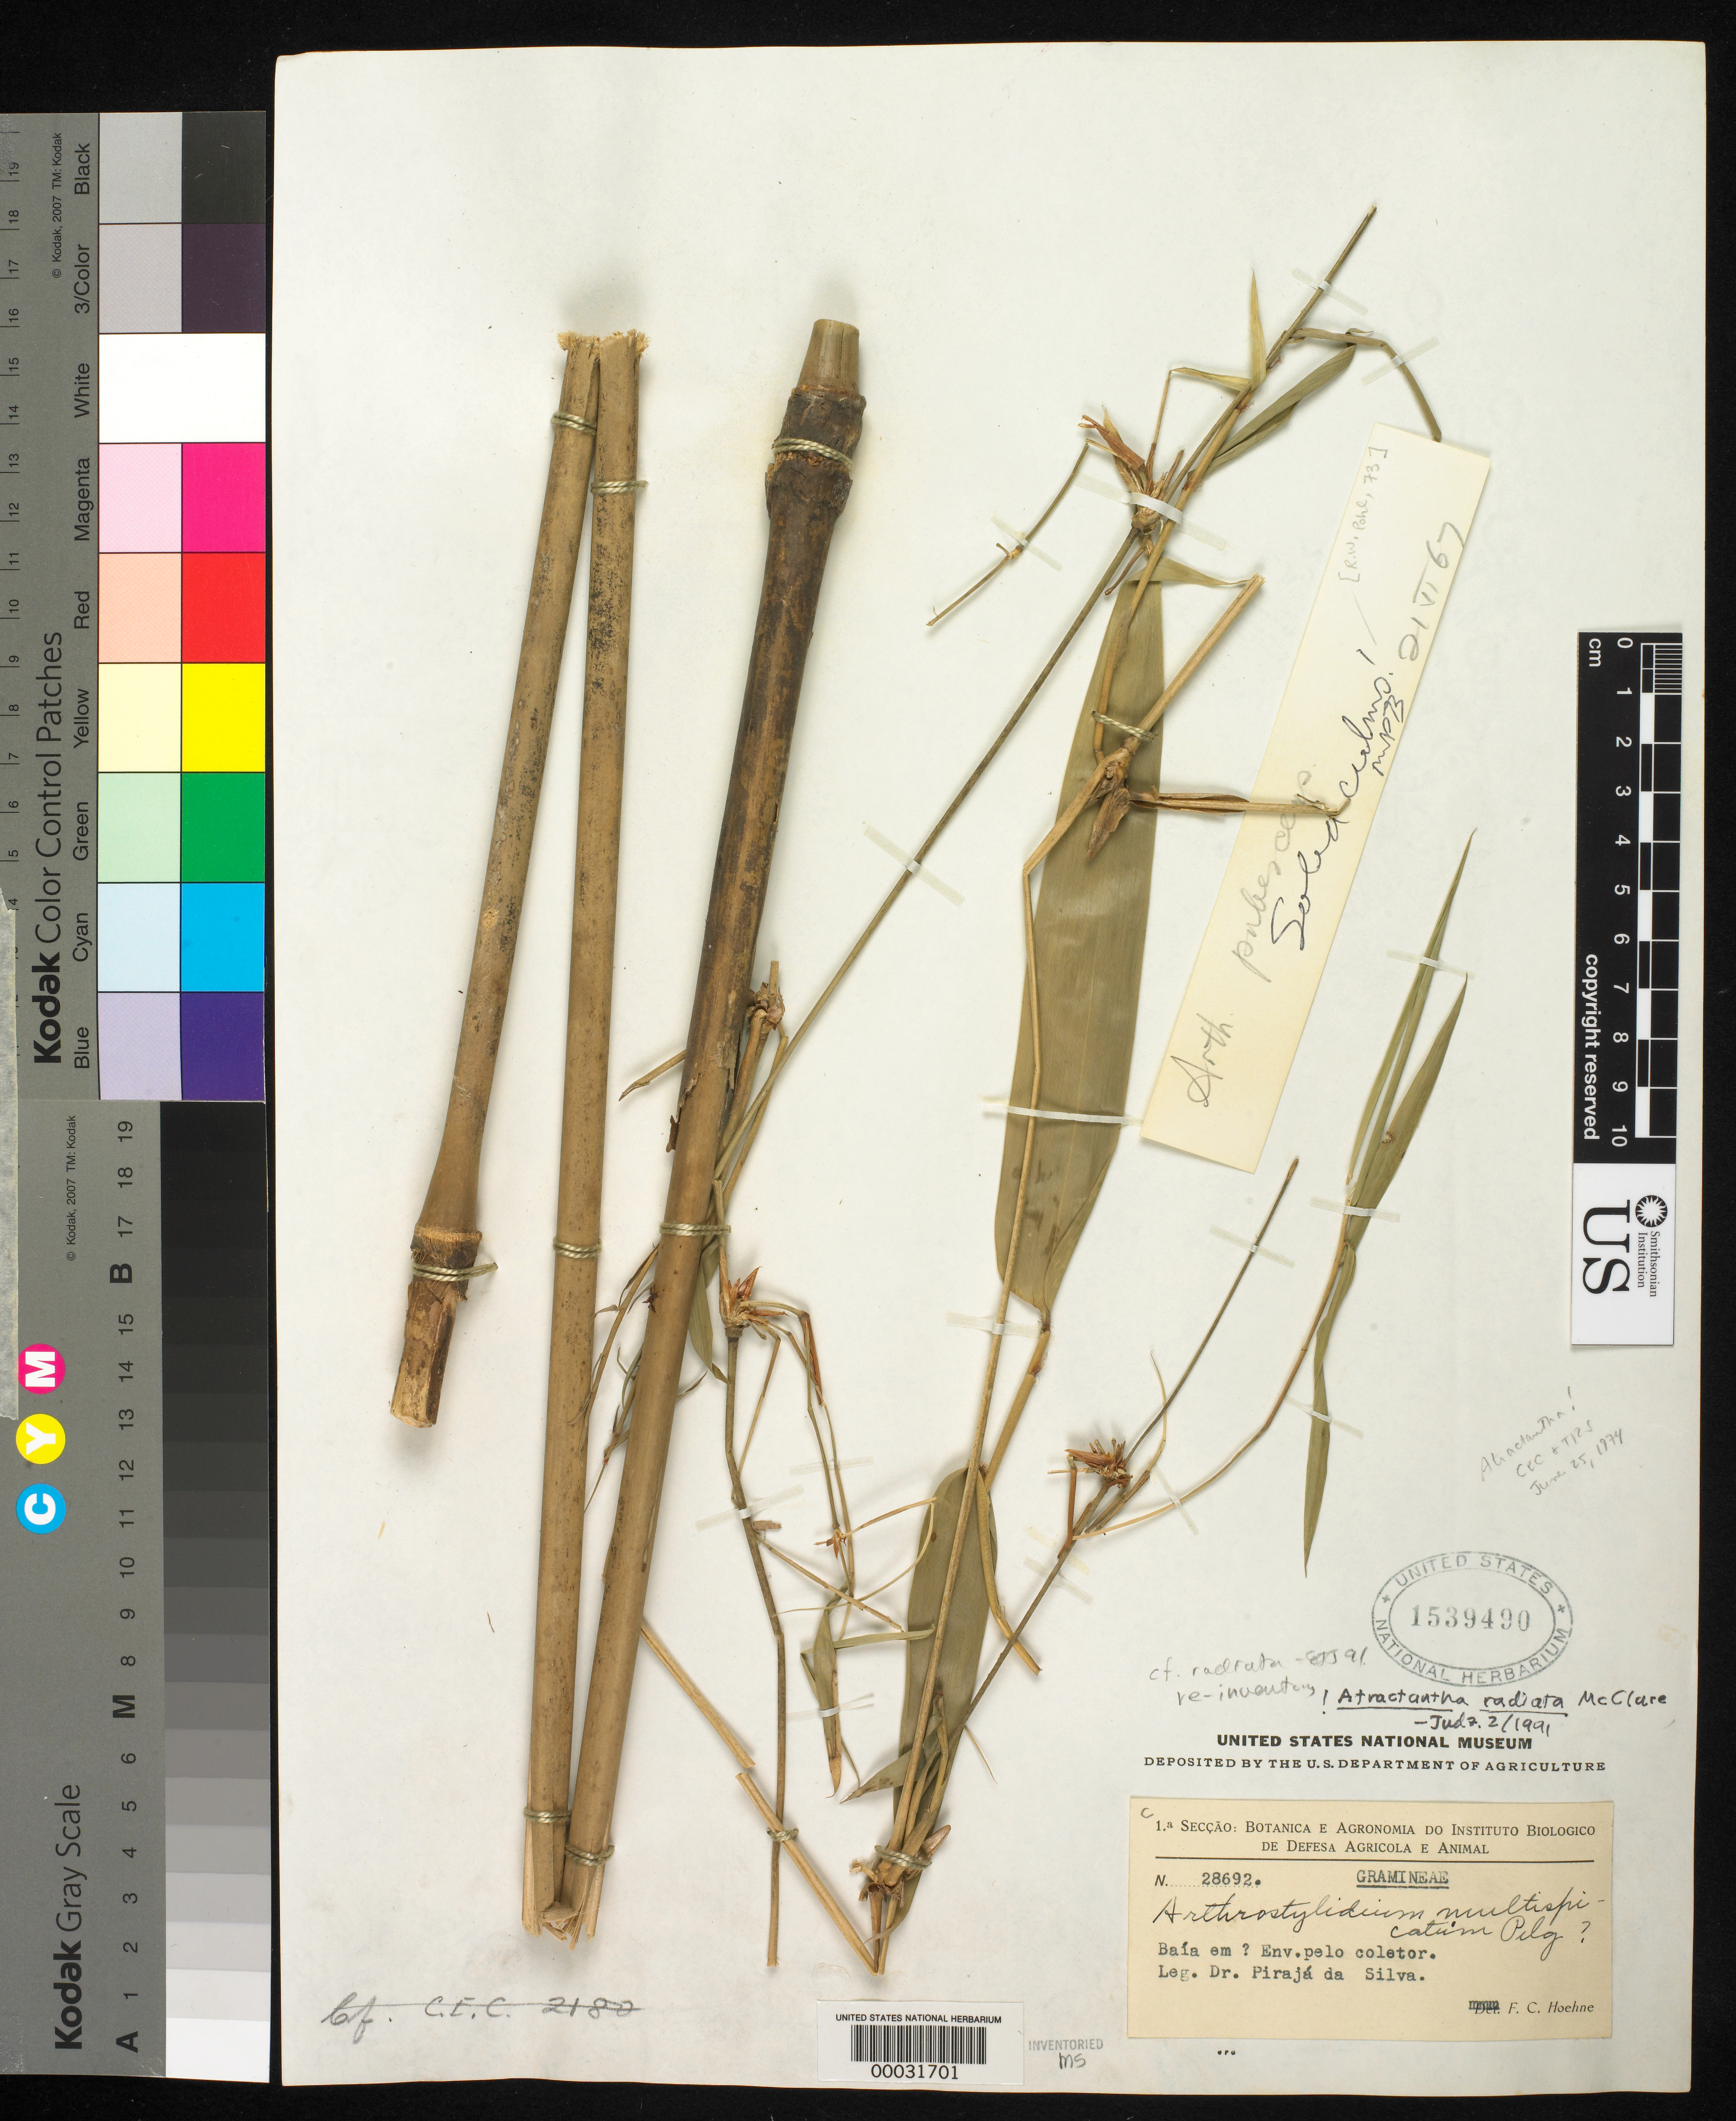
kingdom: Plantae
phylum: Tracheophyta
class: Liliopsida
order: Poales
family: Poaceae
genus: Atractantha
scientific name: Atractantha radiata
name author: McClure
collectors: -. Piraja-Silva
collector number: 28692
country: Brazil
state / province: Bahia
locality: North of Esplanda city on road to Jaquera.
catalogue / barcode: US 1539490